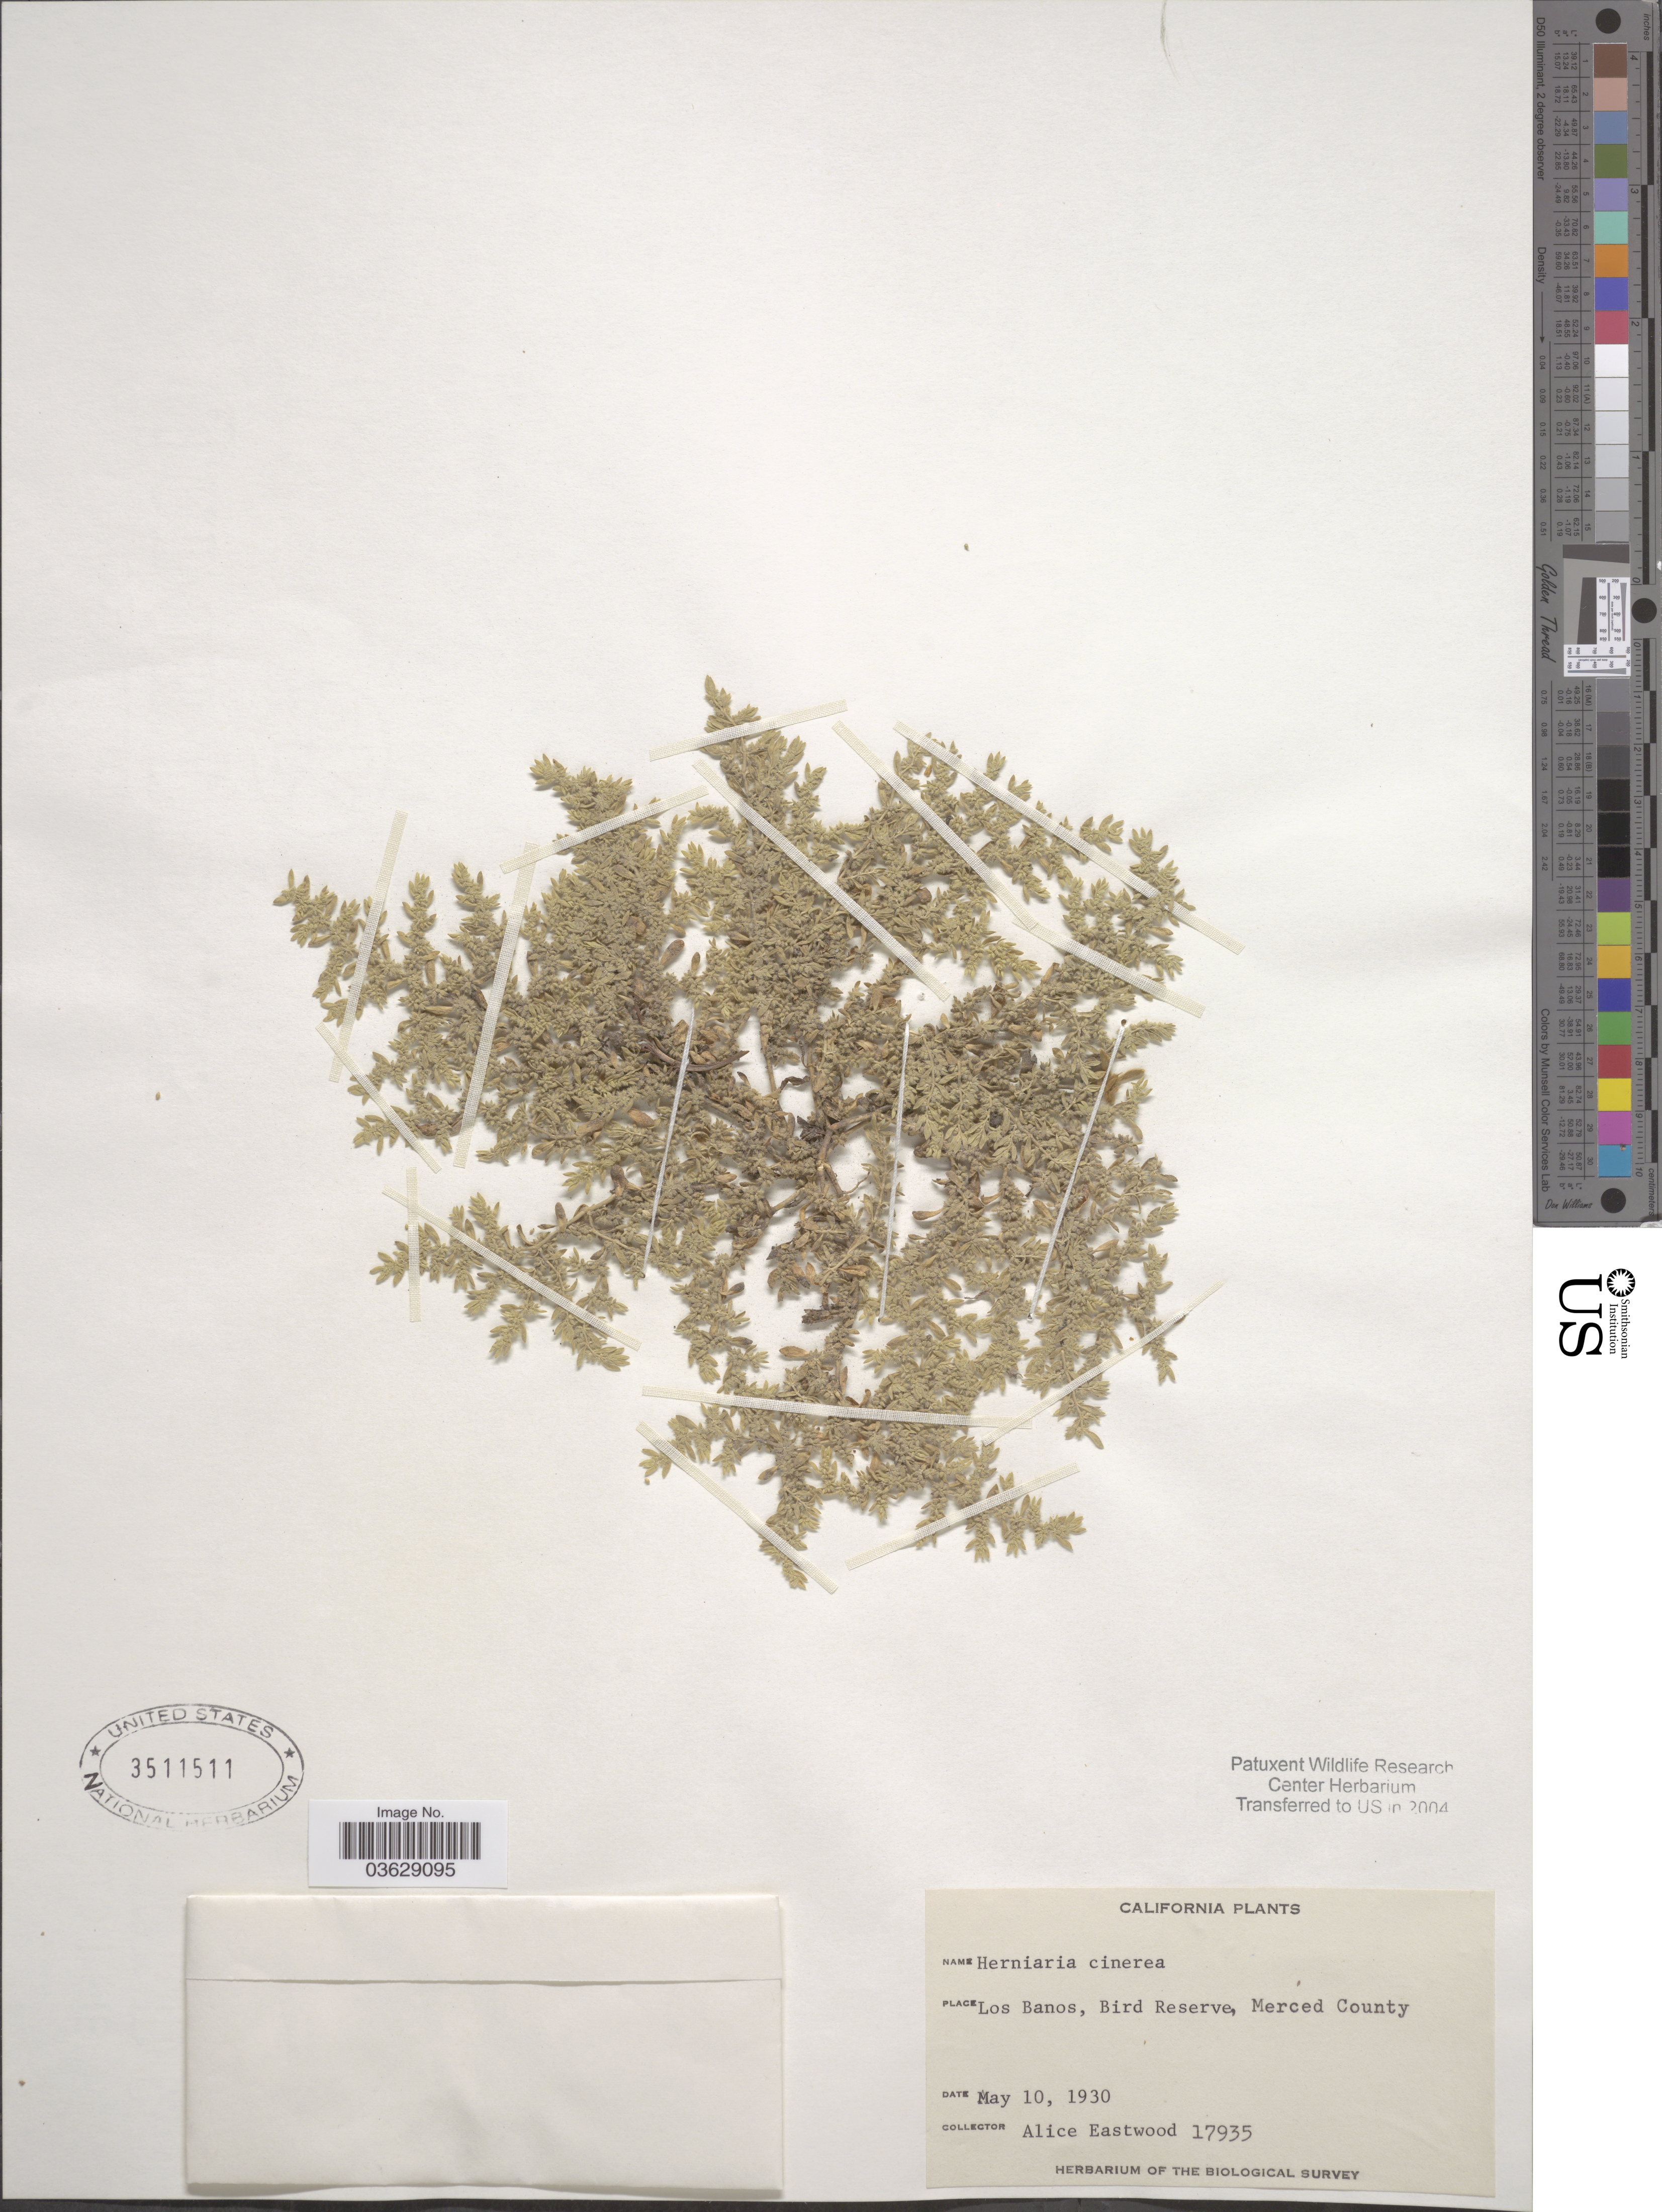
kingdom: Plantae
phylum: Tracheophyta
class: Magnoliopsida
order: Caryophyllales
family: Caryophyllaceae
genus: Herniaria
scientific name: Herniaria cinerea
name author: DC.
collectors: A. Eastwood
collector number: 17935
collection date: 1930-05-10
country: United States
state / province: California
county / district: Merced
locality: Los Banos, Bird Reserve, Merced County.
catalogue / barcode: US 3511511